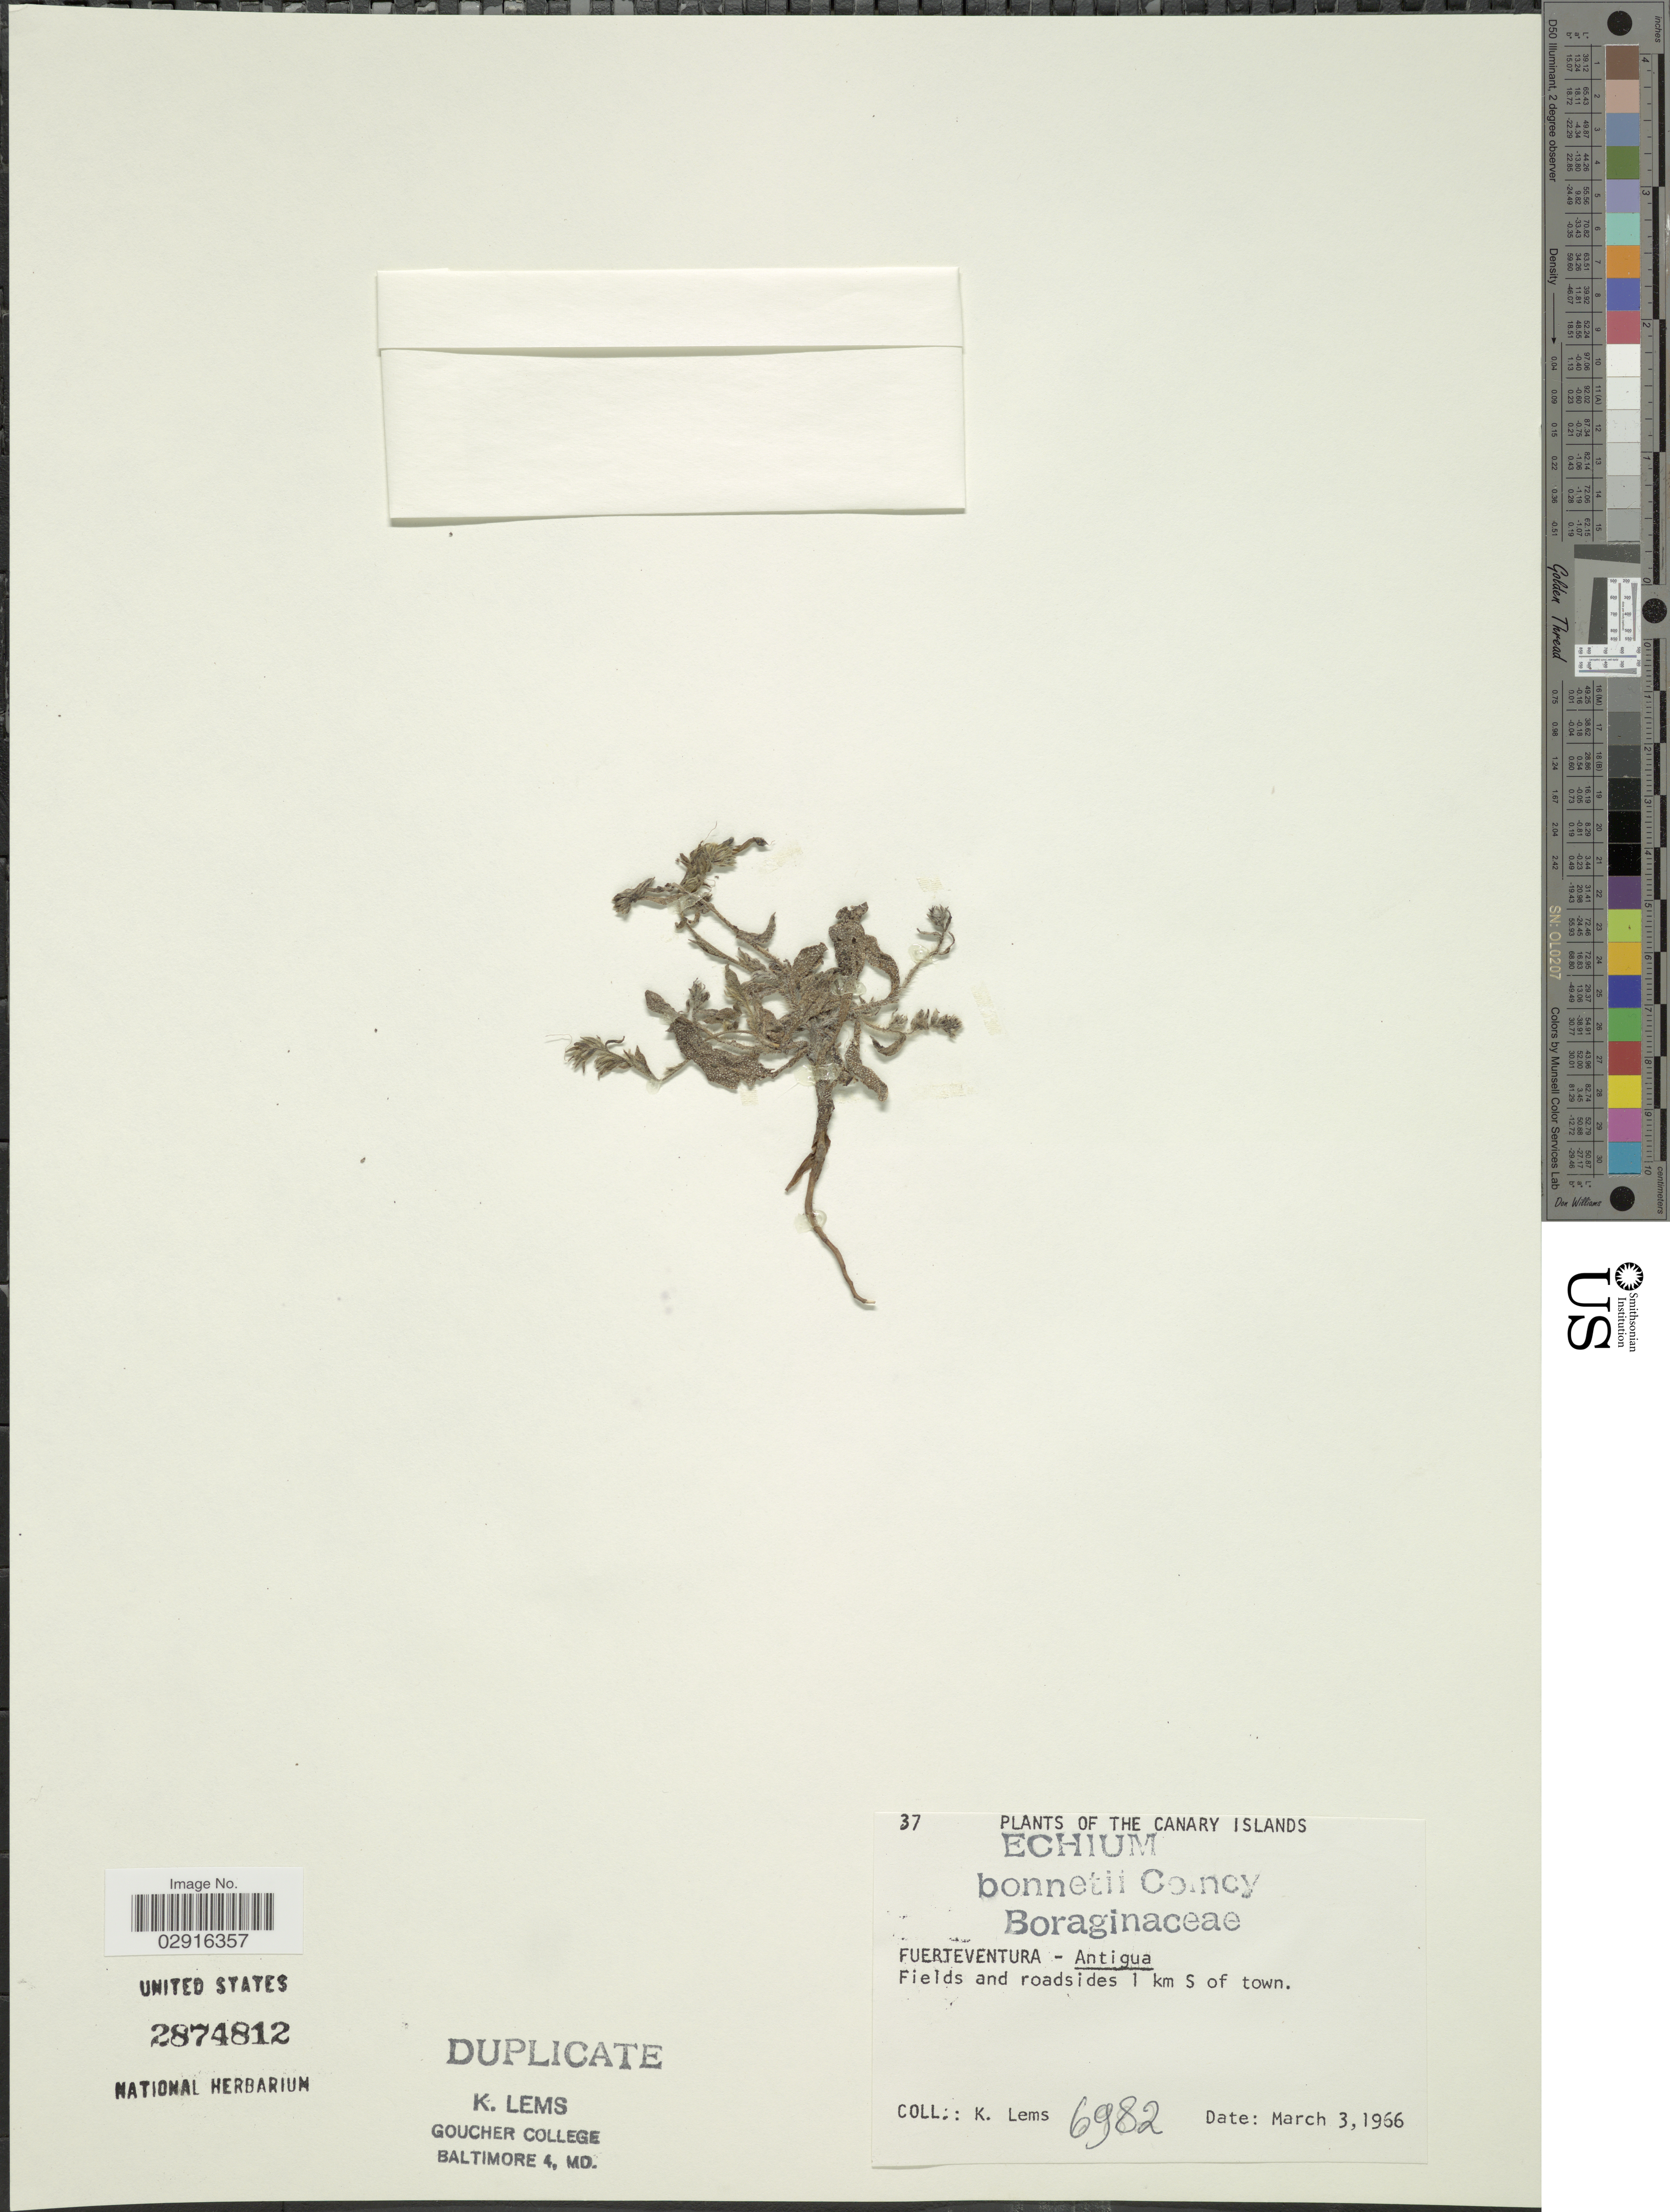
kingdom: Plantae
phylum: Tracheophyta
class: Magnoliopsida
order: Boraginales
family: Boraginaceae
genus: Echium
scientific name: Echium bonnetii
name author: Coincy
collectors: K. Lems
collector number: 6982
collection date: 1966-03-03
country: Spain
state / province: Canarias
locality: Canary Islands. Fuerteventura - Antigua. Fields and roadsides 1 km S of town.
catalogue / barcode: US 2874812